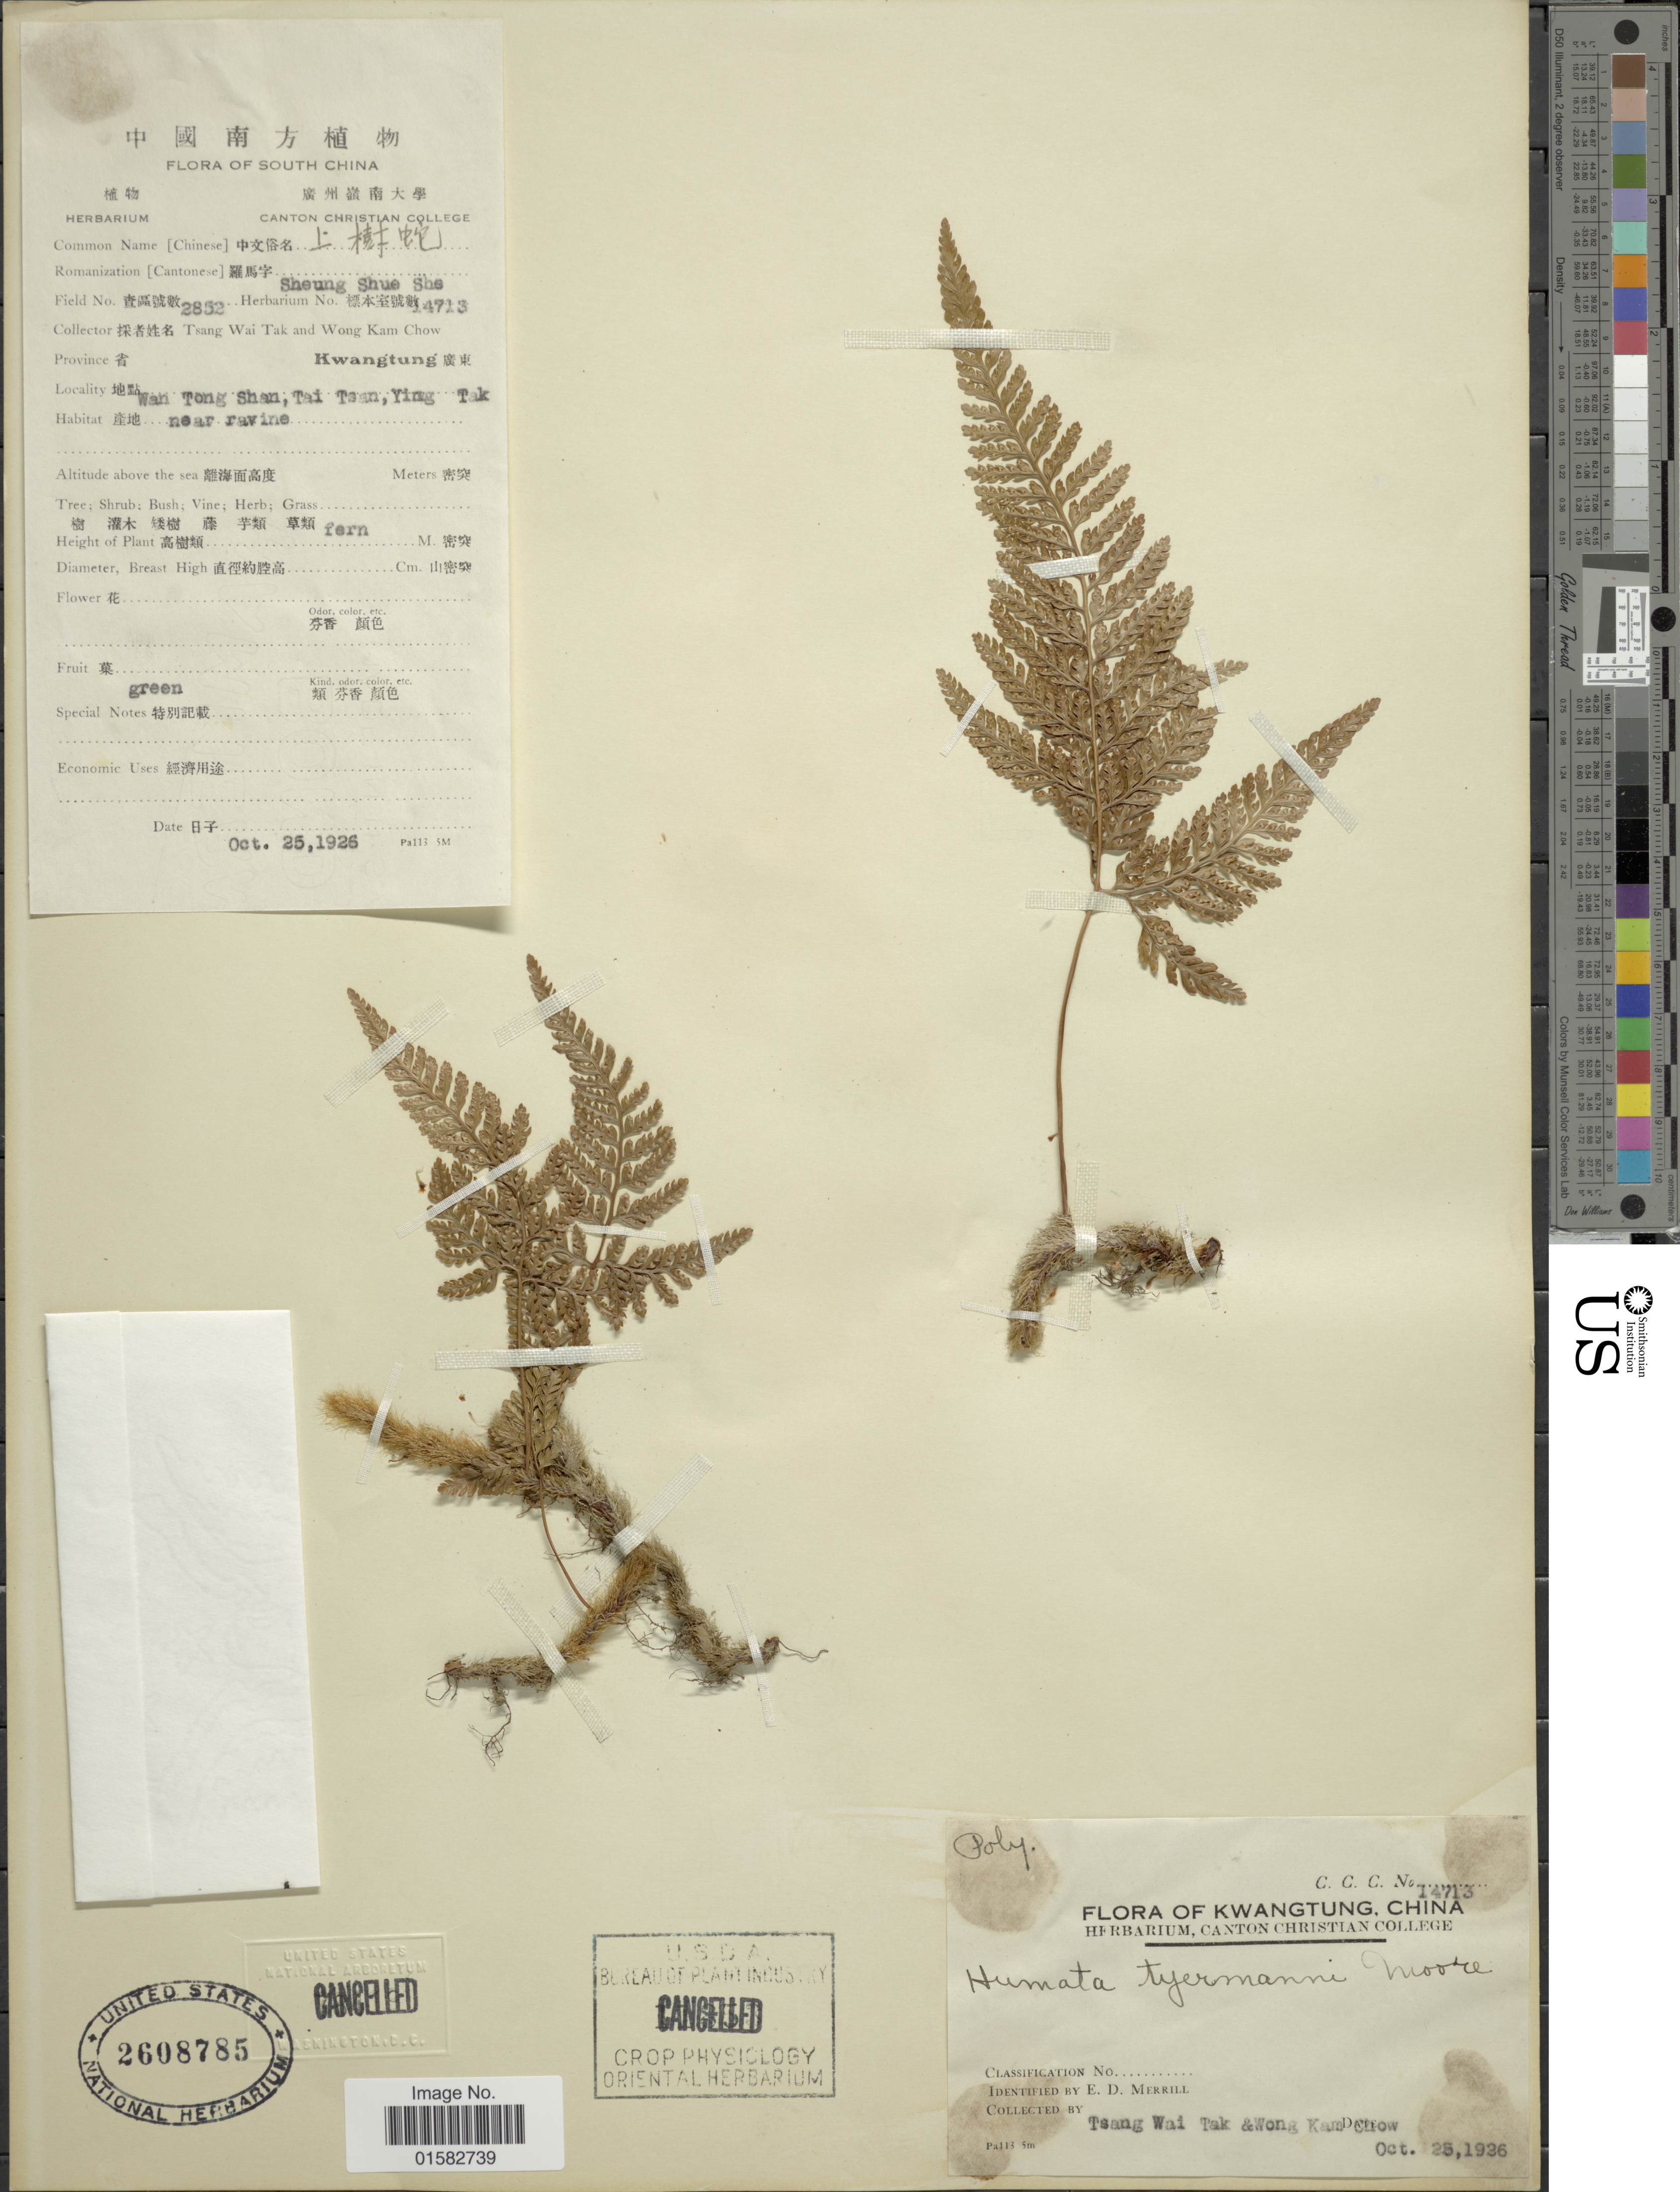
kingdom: Plantae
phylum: Tracheophyta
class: Polypodiopsida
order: Polypodiales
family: Davalliaceae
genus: Davallia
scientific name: Davallia griffithiana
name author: Hook.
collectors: T. Tak & W. Chow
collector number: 2852/14713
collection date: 1926-10-25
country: China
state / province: Guangdong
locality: South China, Wah Tong Shan, Tai Tsan, Ying Tak near ravine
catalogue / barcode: US 2608785